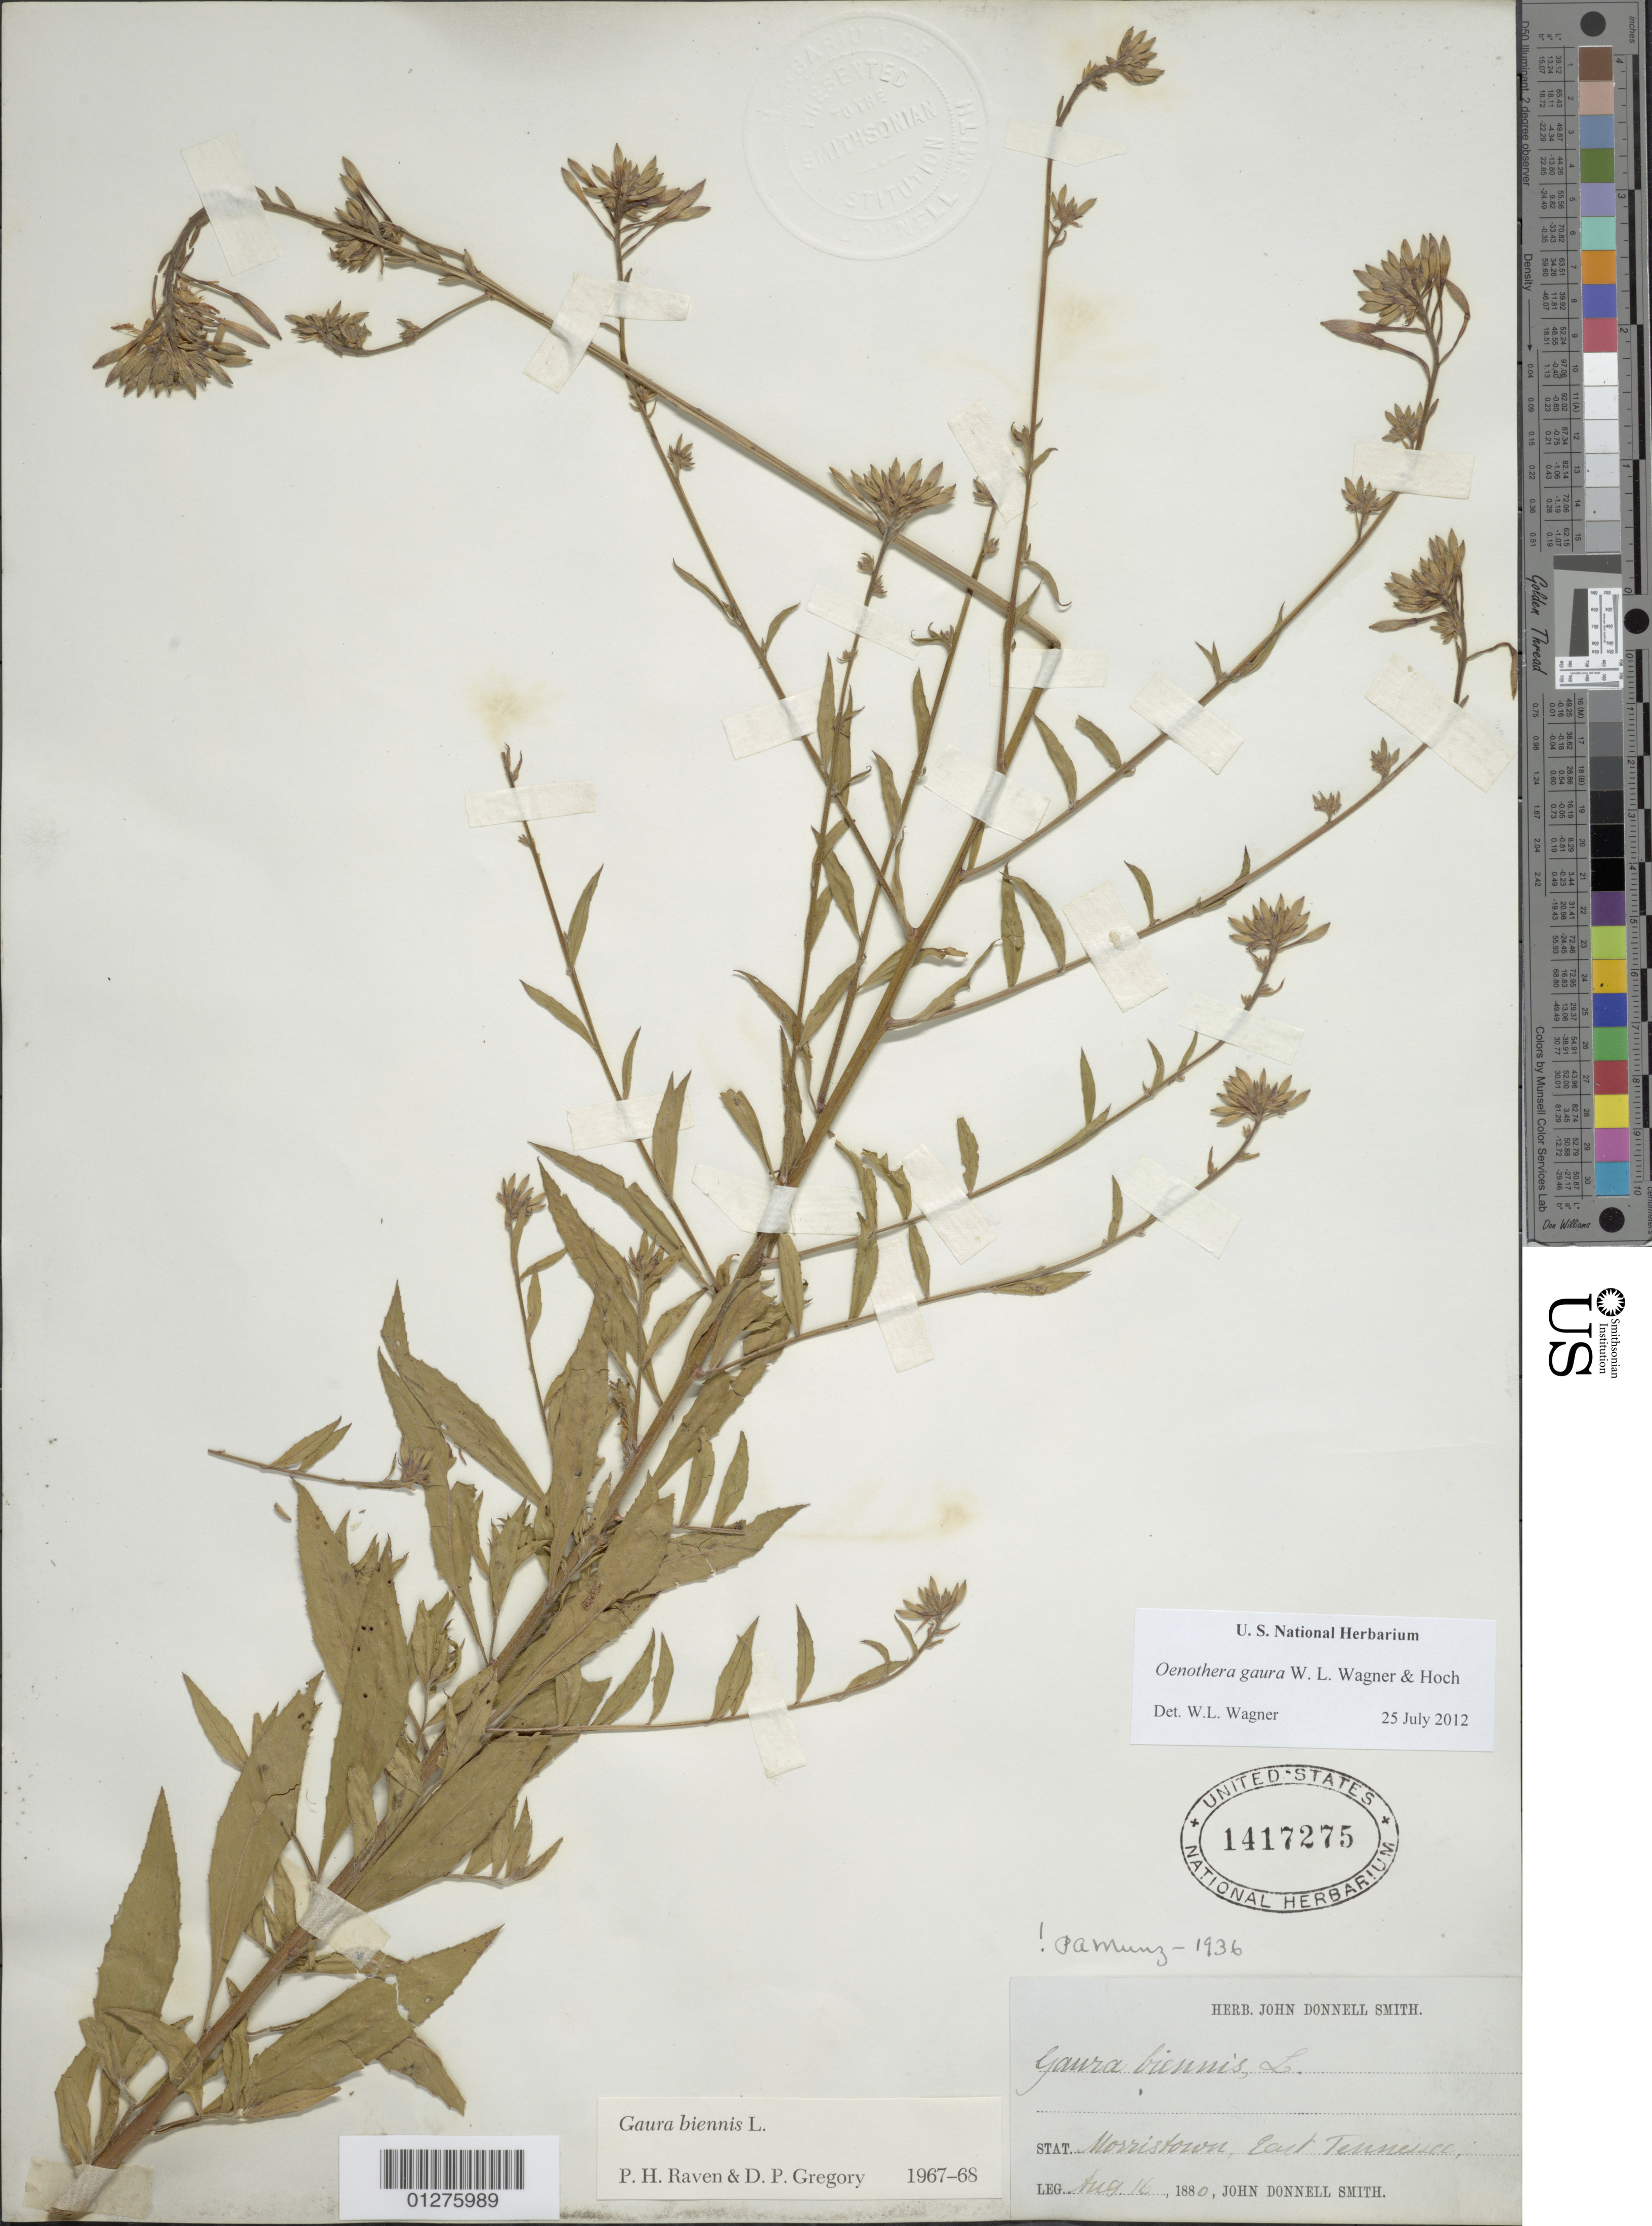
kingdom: Plantae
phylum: Tracheophyta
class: Magnoliopsida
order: Myrtales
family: Onagraceae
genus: Oenothera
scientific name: Oenothera gaura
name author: W.L. Wagner & Hoch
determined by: Wagner, W. L., (BOT), Smithsonian Institution - National Museum of Natural History (UNITED STATES)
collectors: J. Donnell Smith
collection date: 1880-08-16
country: United States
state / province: Tennessee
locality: Morristown, E. Tennessee.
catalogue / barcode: US 1417275